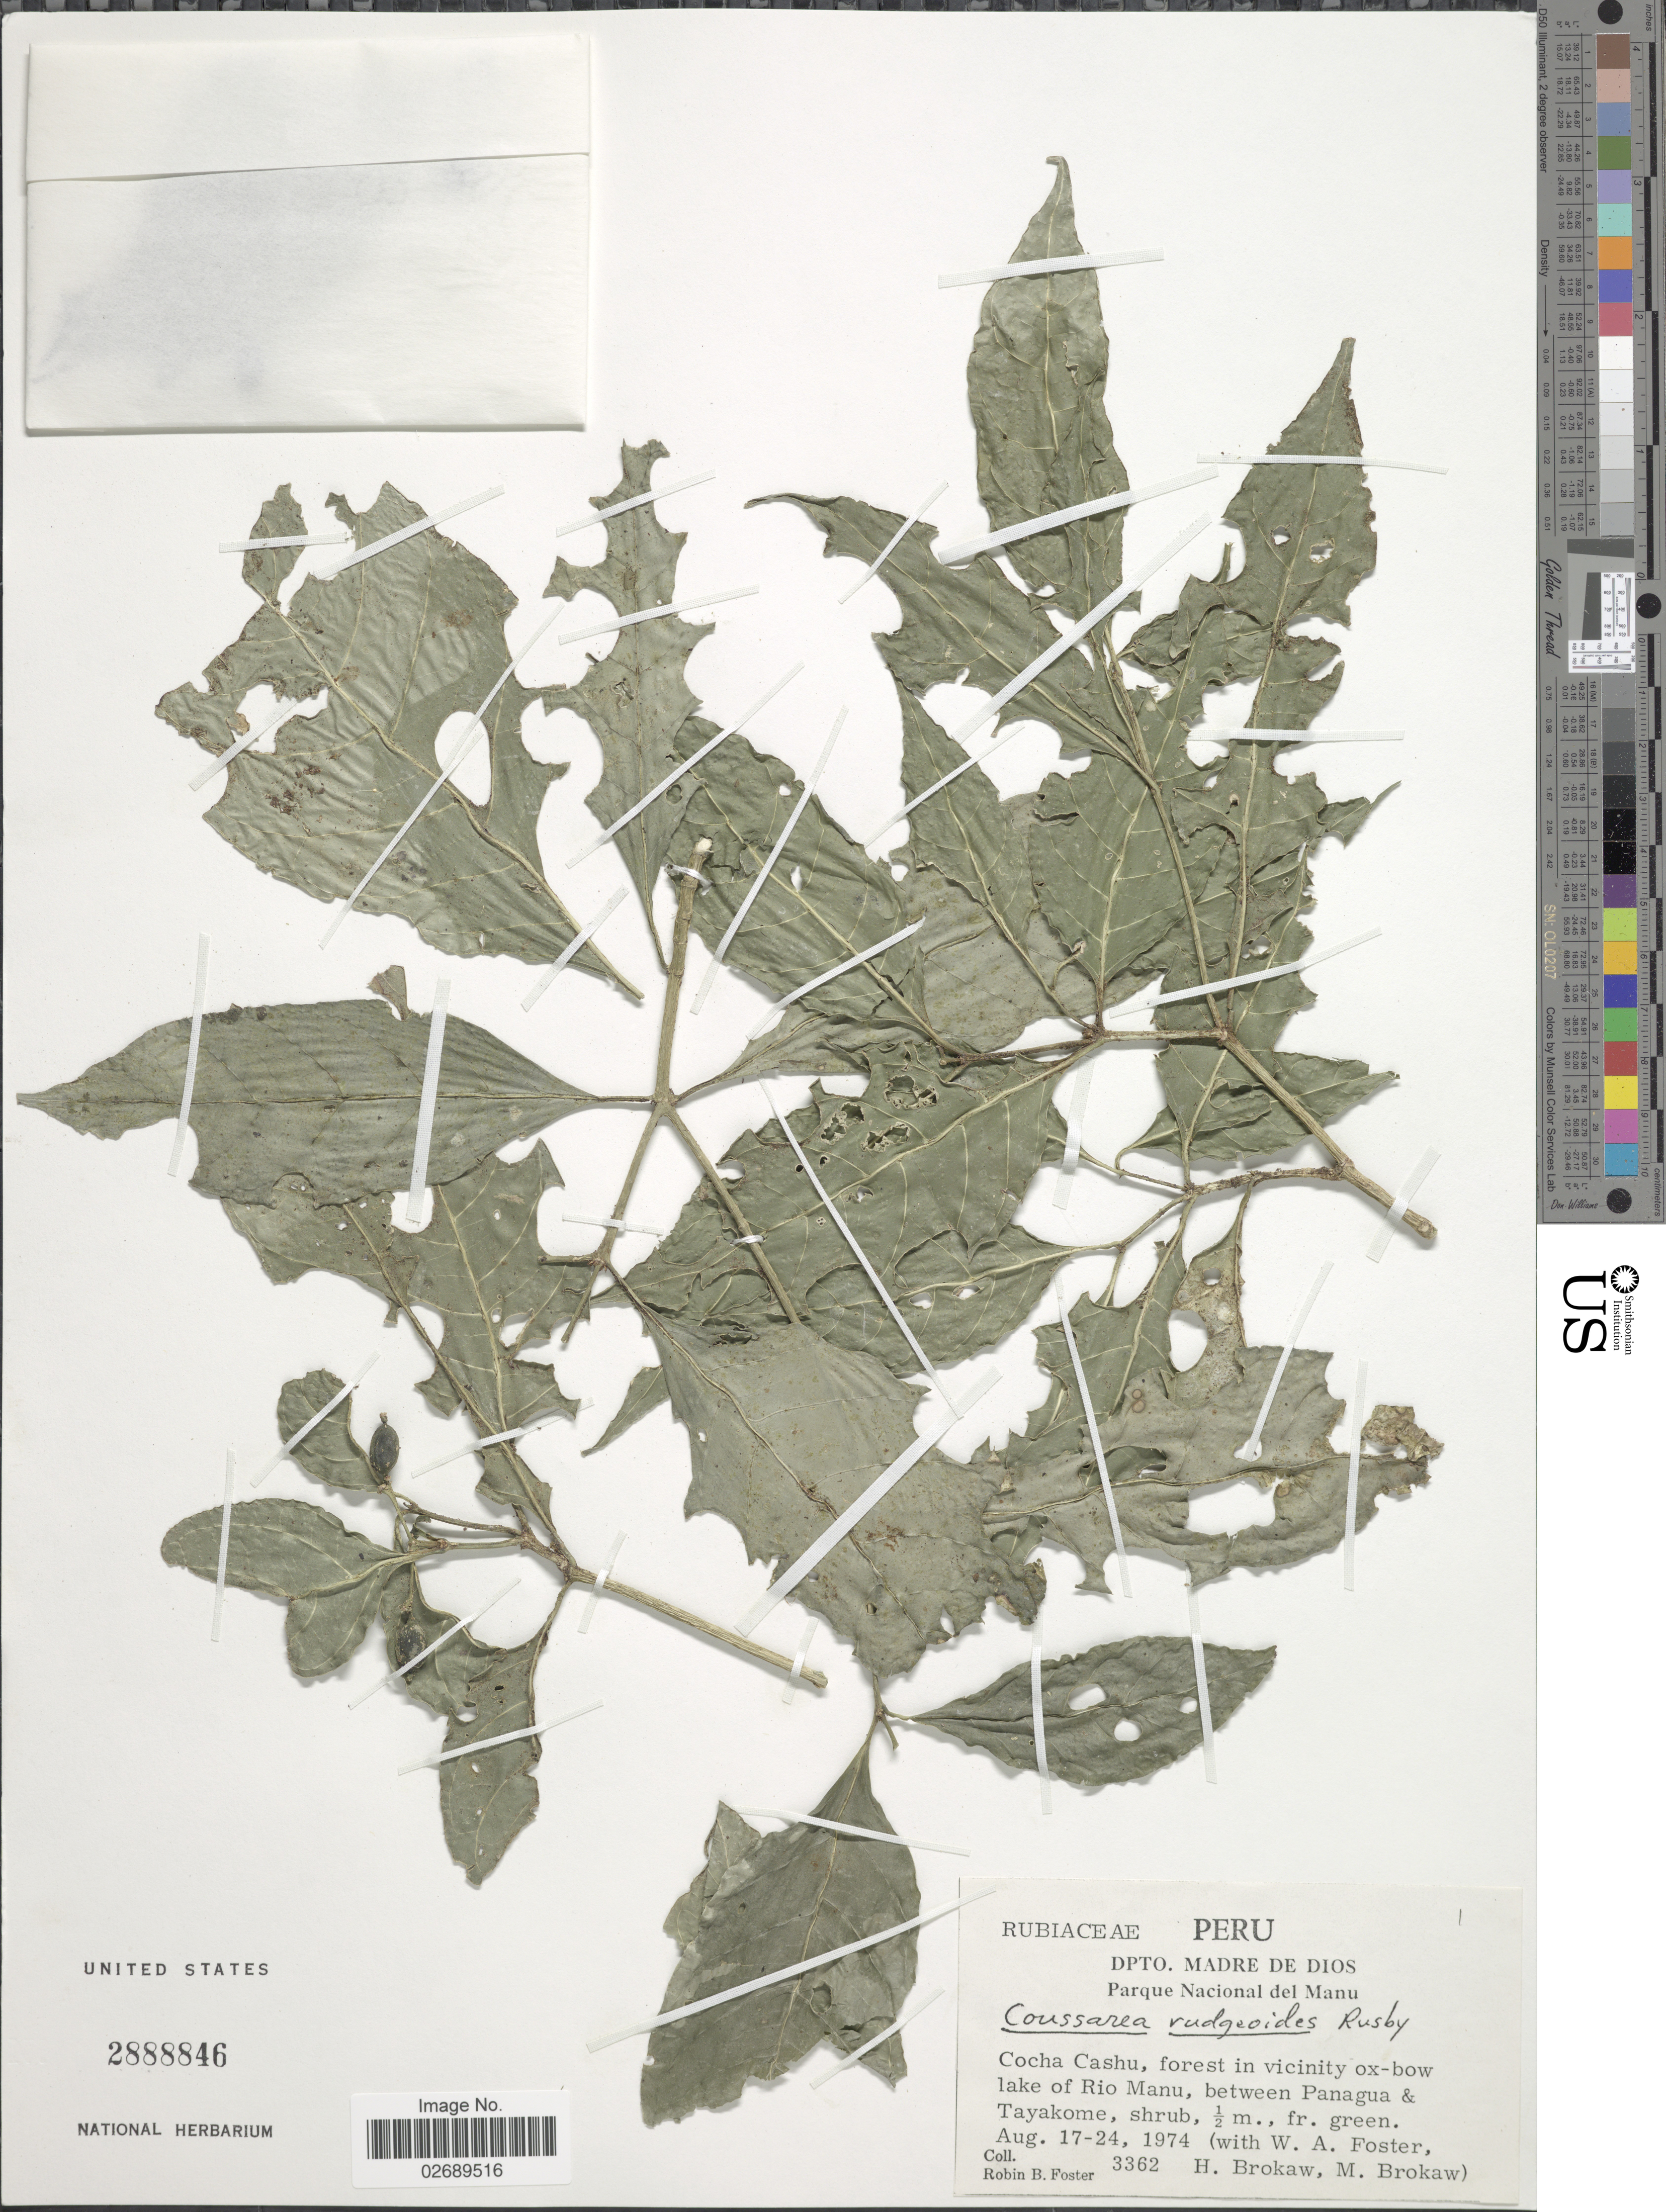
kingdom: Plantae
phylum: Tracheophyta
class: Magnoliopsida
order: Gentianales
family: Rubiaceae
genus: Coussarea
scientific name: Coussarea rudgeoides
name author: Rusby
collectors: R. B. Foster, W. Foster, H. Brokaw & M. Brokaw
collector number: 3362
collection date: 1974-08-17/1974-08-24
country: Peru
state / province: Madre de Dios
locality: Parque Nacional del Manu. Cocha Cashu, forest in vicinity ox-bow lake of Rio Manu, between Panagua & Tayakome.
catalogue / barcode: US 2888846